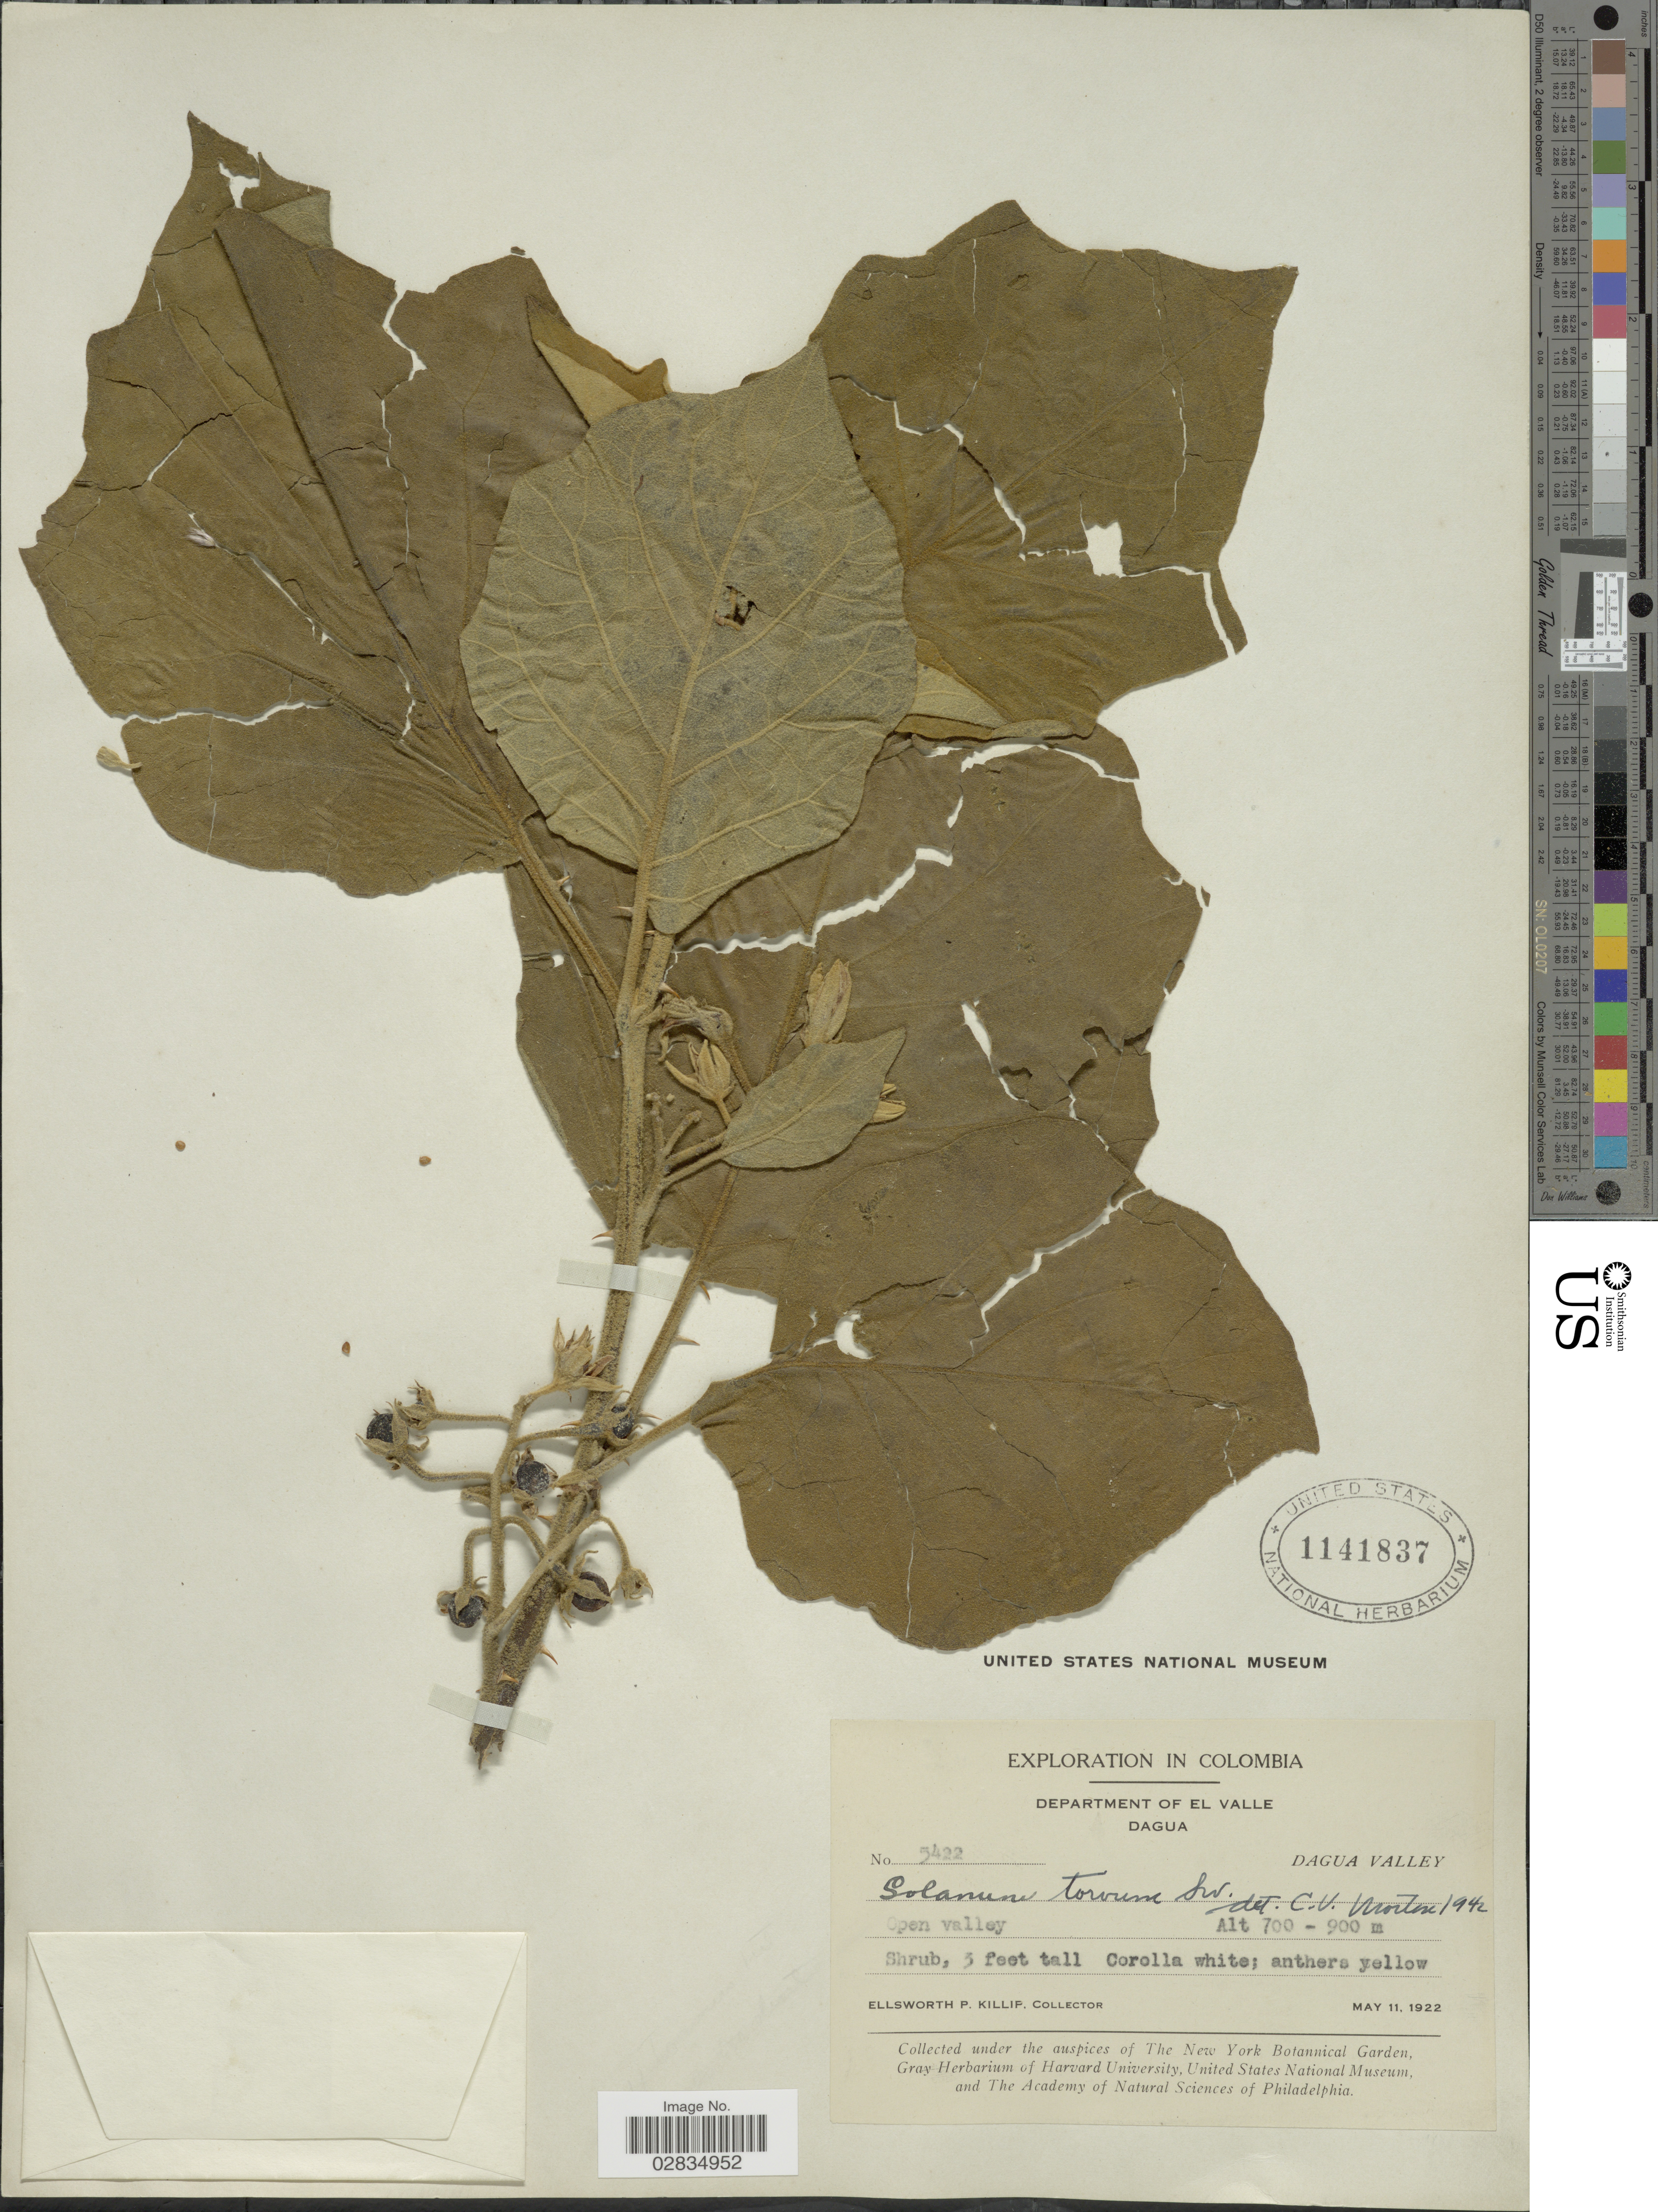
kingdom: Plantae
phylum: Tracheophyta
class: Magnoliopsida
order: Solanales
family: Solanaceae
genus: Solanum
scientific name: Solanum torvum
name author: Sw.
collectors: E. P. Killip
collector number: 5422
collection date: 1922-05-11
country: Colombia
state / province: Valle del Cauca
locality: Department of El Valle, Dagua, Dagua Valley.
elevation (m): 700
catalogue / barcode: US 1141837